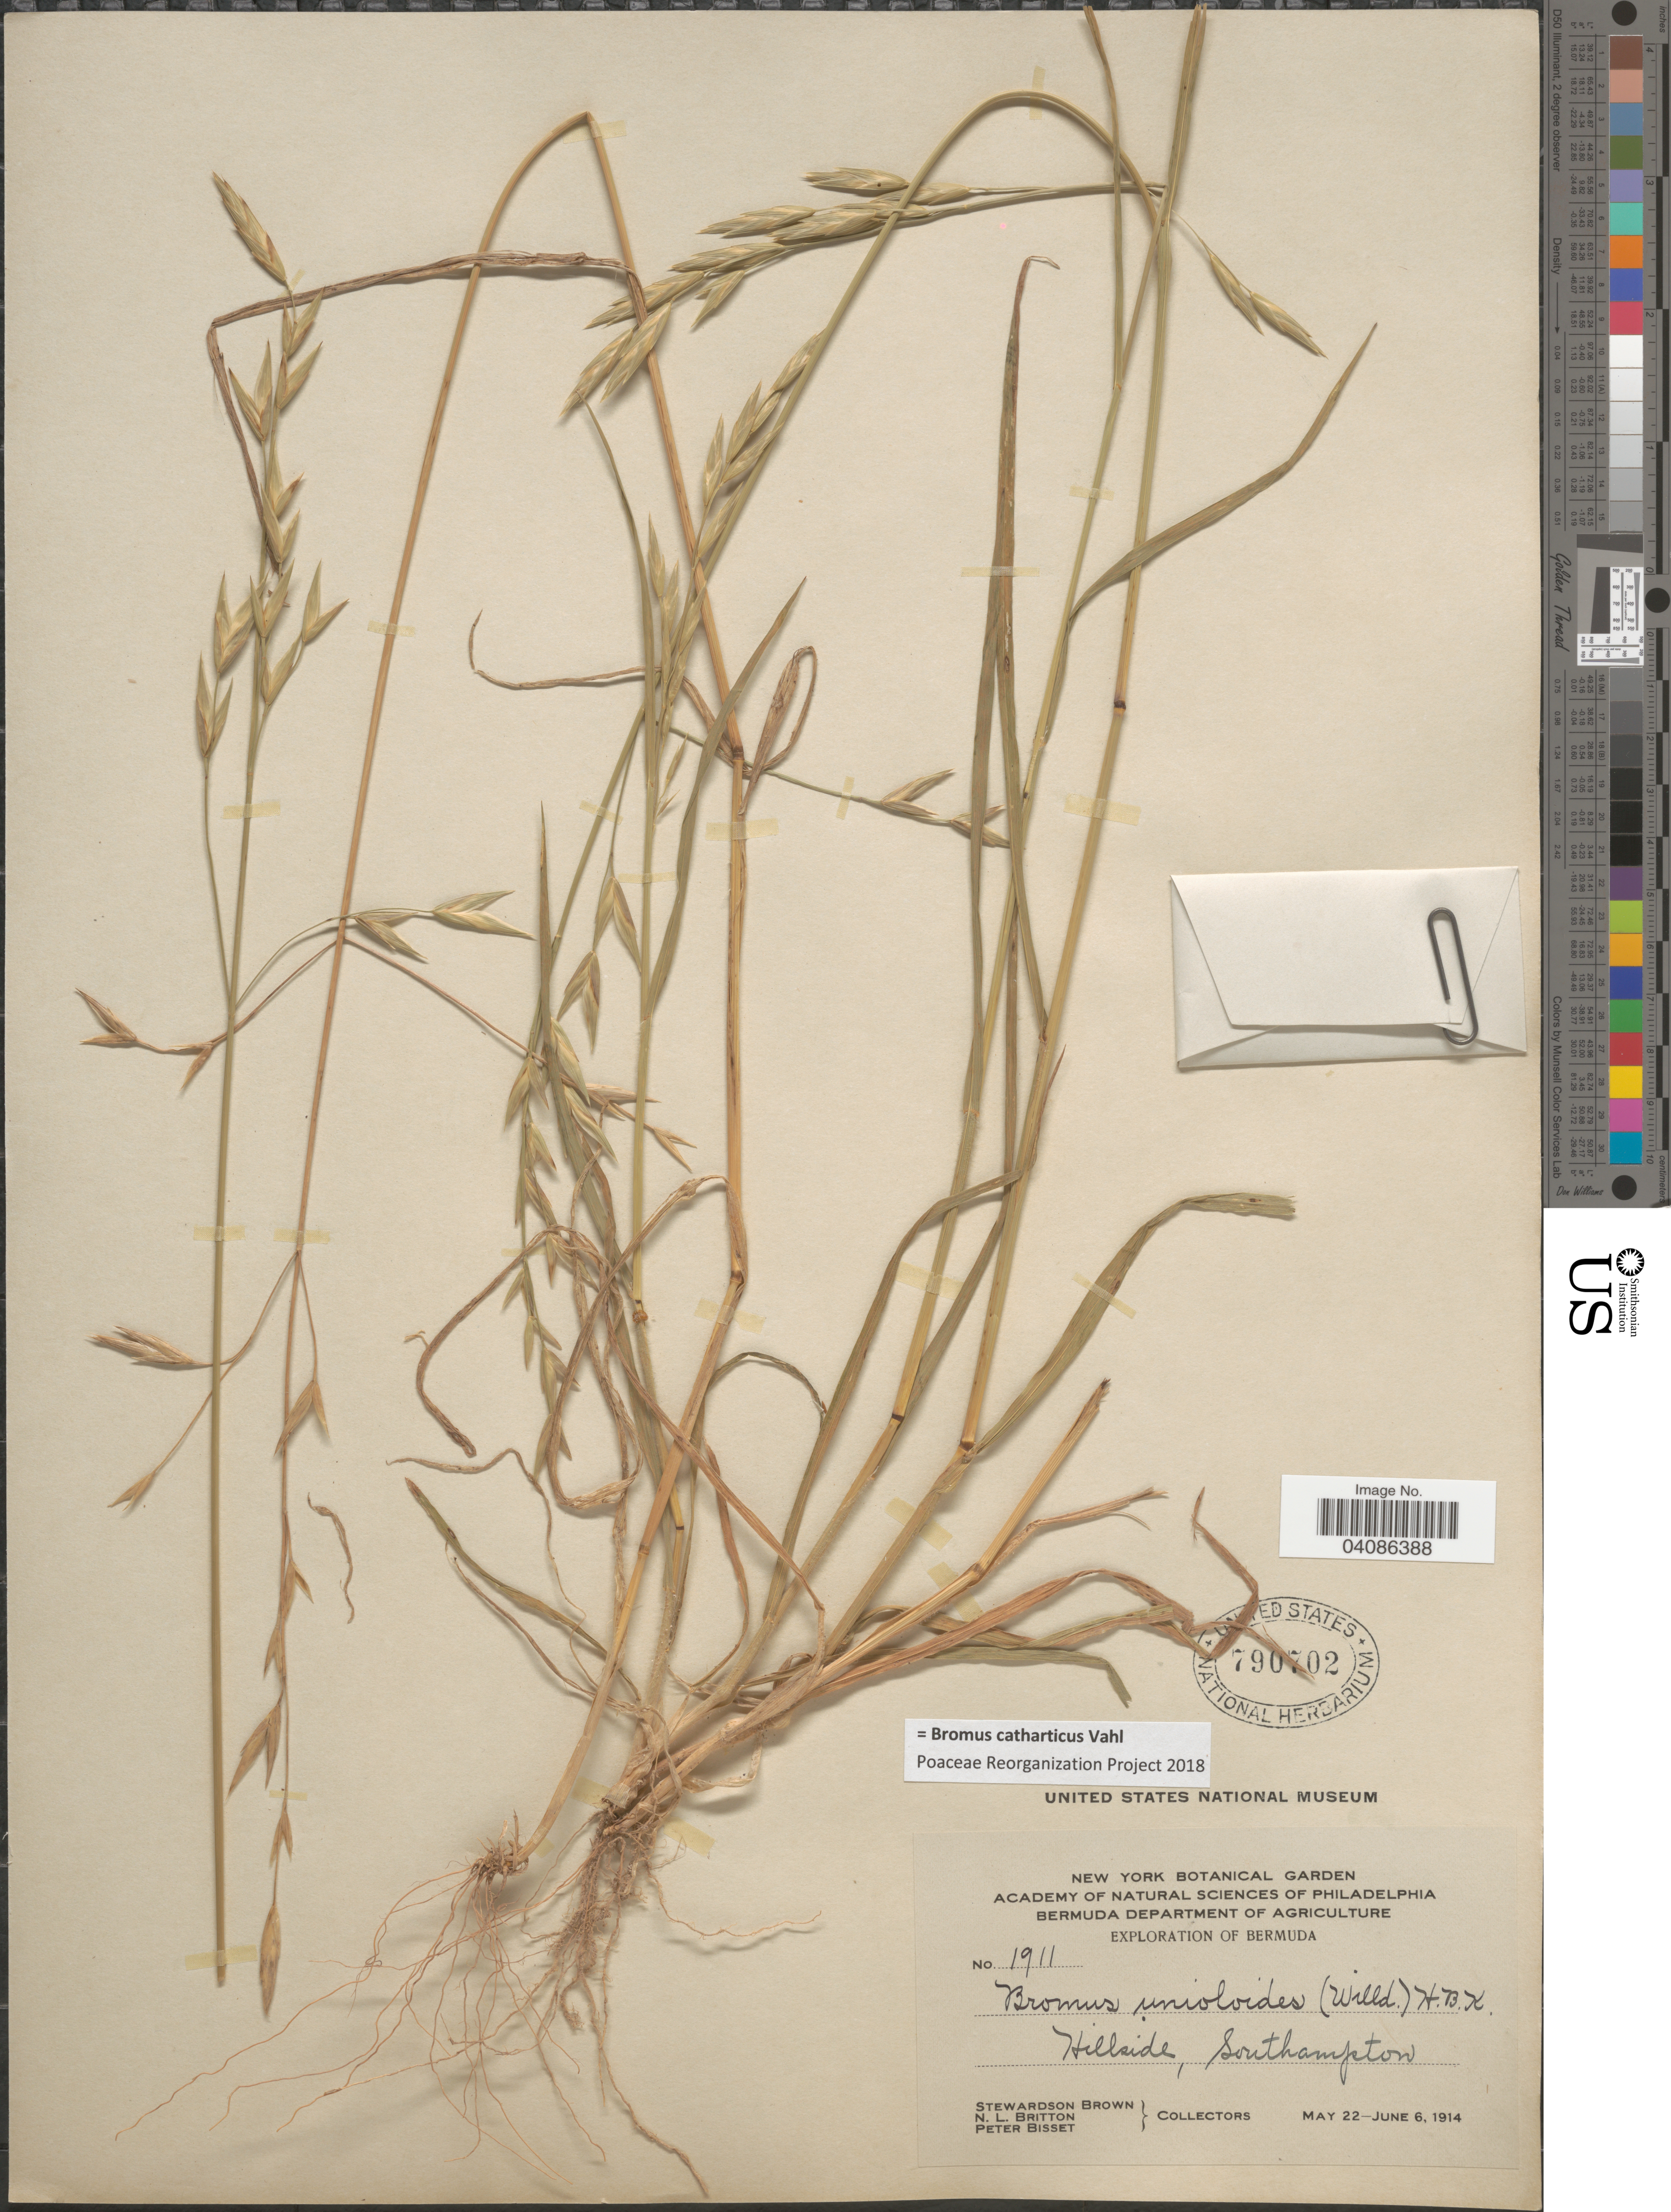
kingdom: Plantae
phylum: Tracheophyta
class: Liliopsida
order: Poales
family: Poaceae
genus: Bromus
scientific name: Bromus catharticus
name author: Vahl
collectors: S. Brown, Mrs. N. L. Britton & P. Bisset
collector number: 1911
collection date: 1914-05-22/1914-06-06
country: Bermuda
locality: Exploration of Bermuda. Hillside, Southampton.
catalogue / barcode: US 790702